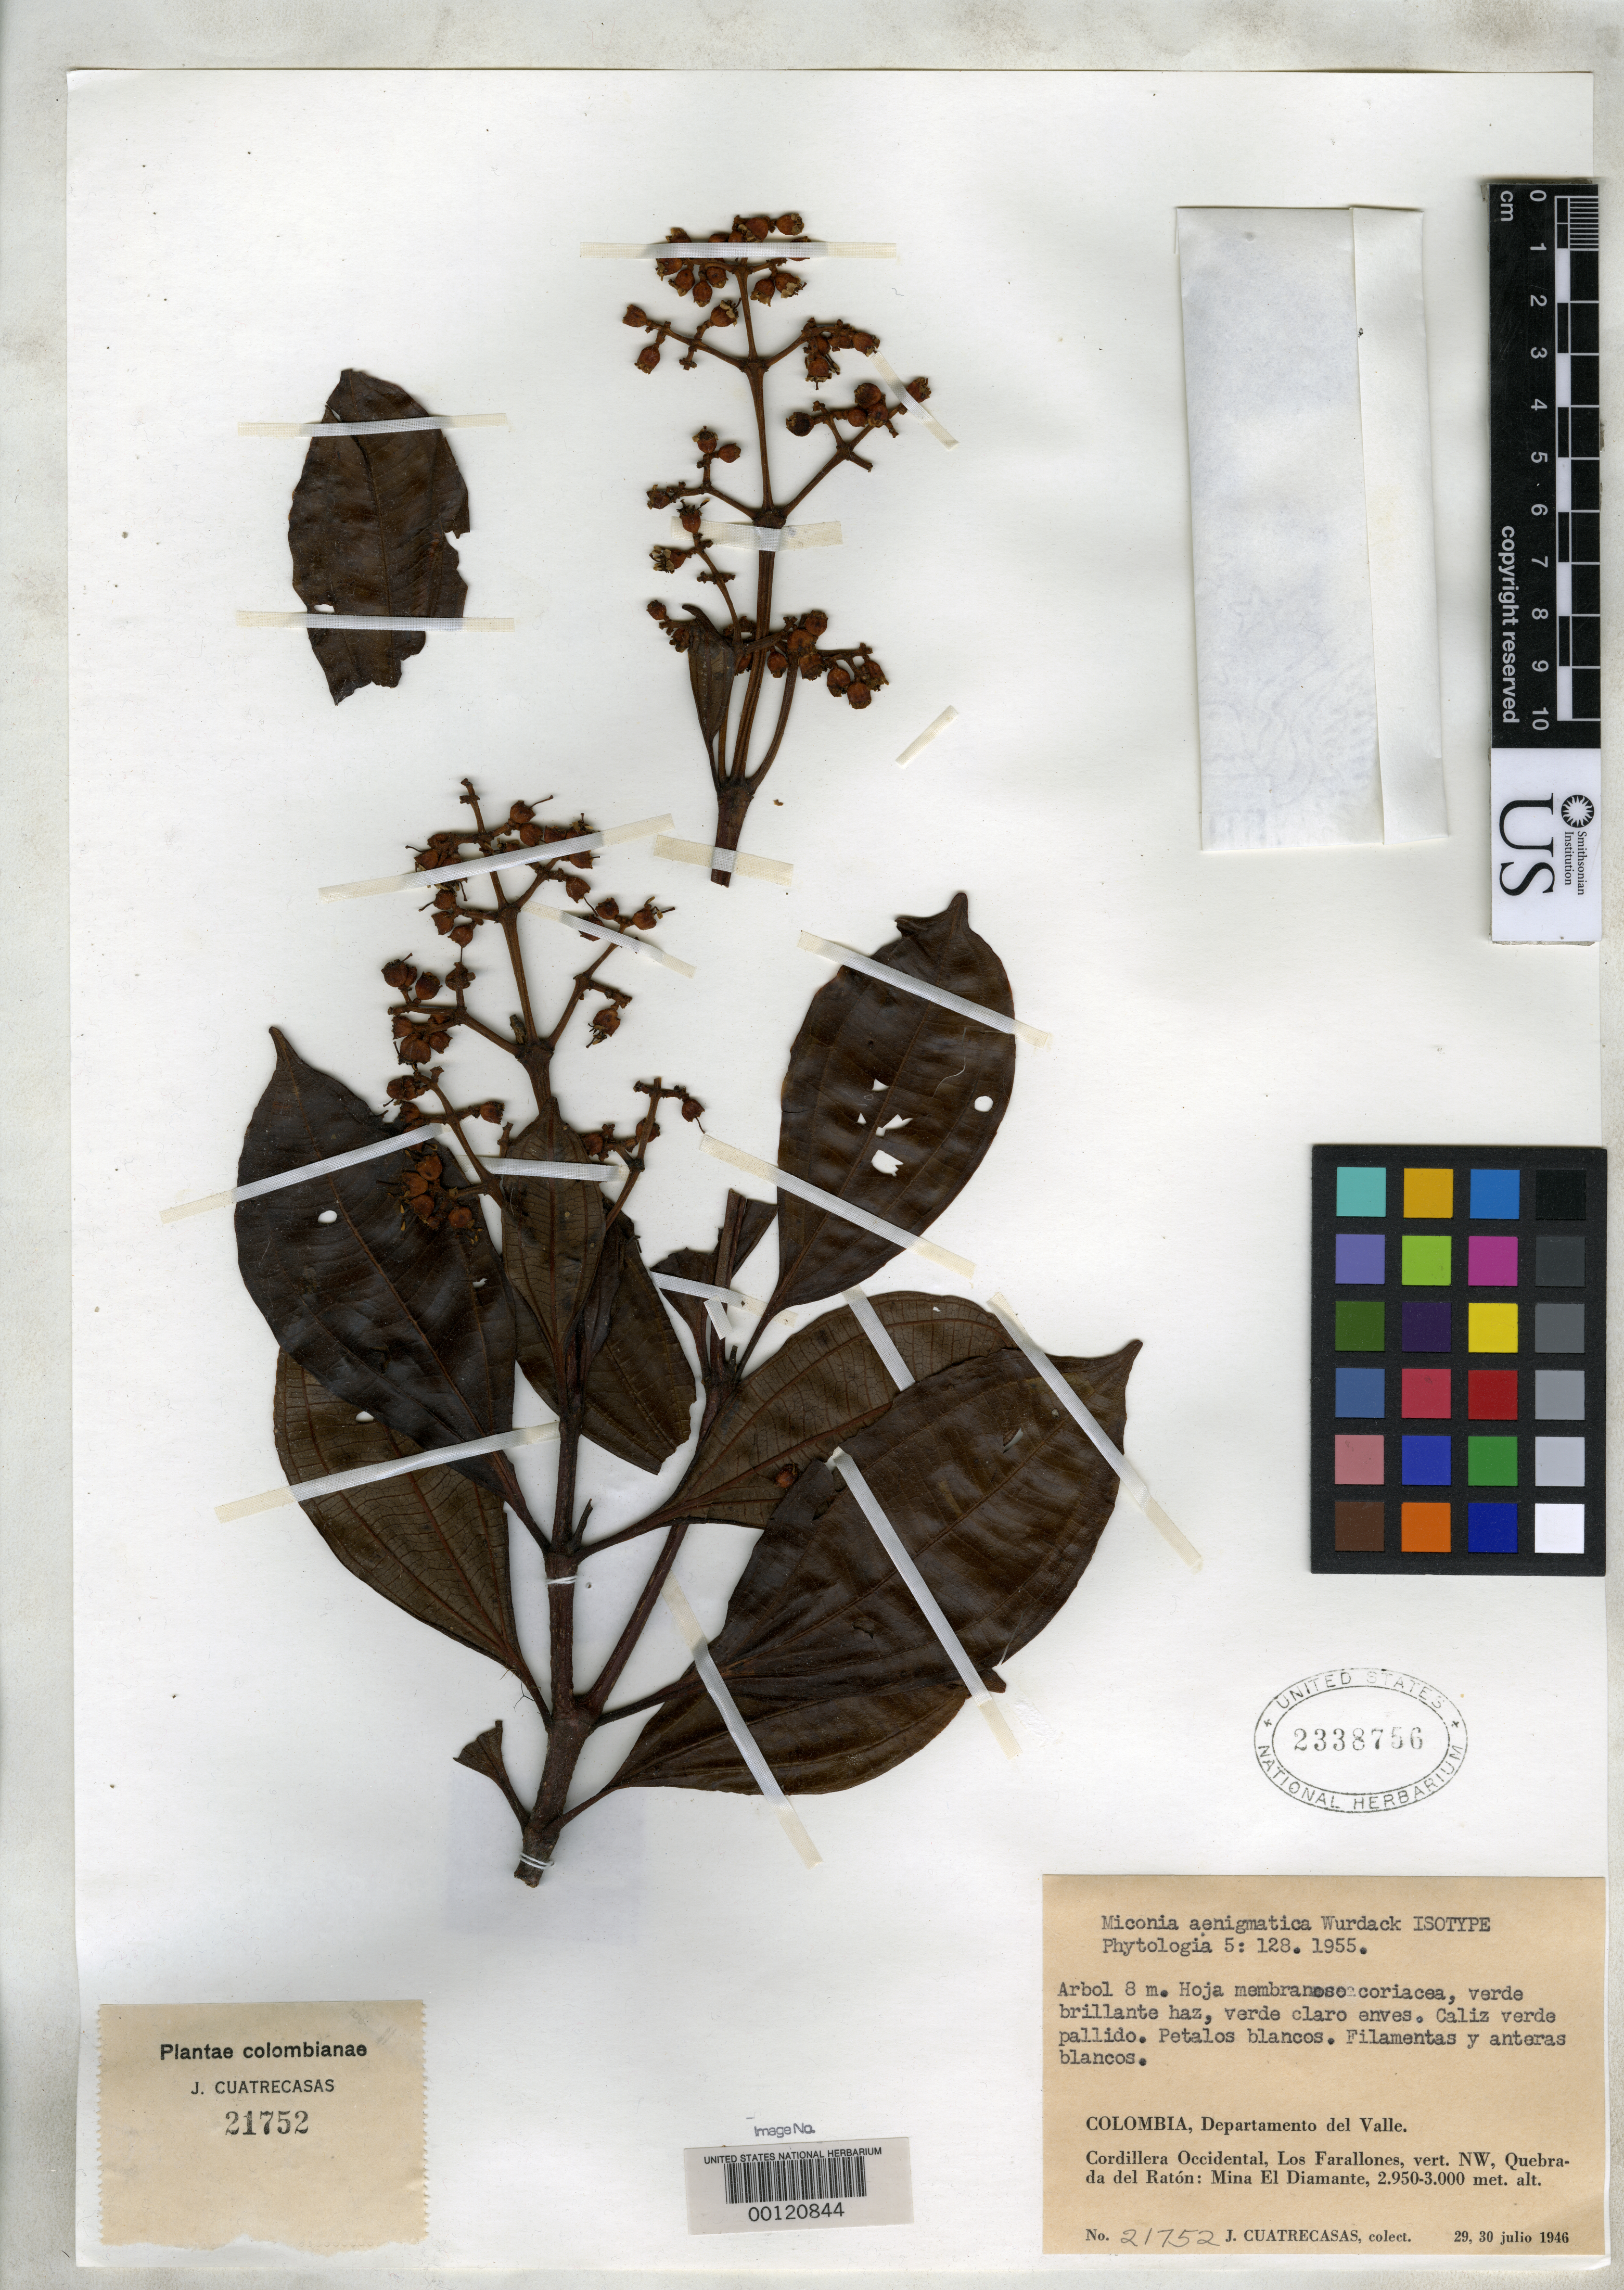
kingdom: Plantae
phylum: Tracheophyta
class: Magnoliopsida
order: Myrtales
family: Melastomataceae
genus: Miconia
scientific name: Miconia aenigmatica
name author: Wurdack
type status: Isotype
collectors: J. Cuatrecasas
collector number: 21752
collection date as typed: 29 Jul 1946 to 30 Jul 1946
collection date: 1946-07-29/1946-07-30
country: Colombia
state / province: Valle del Cauca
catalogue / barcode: US 2338756